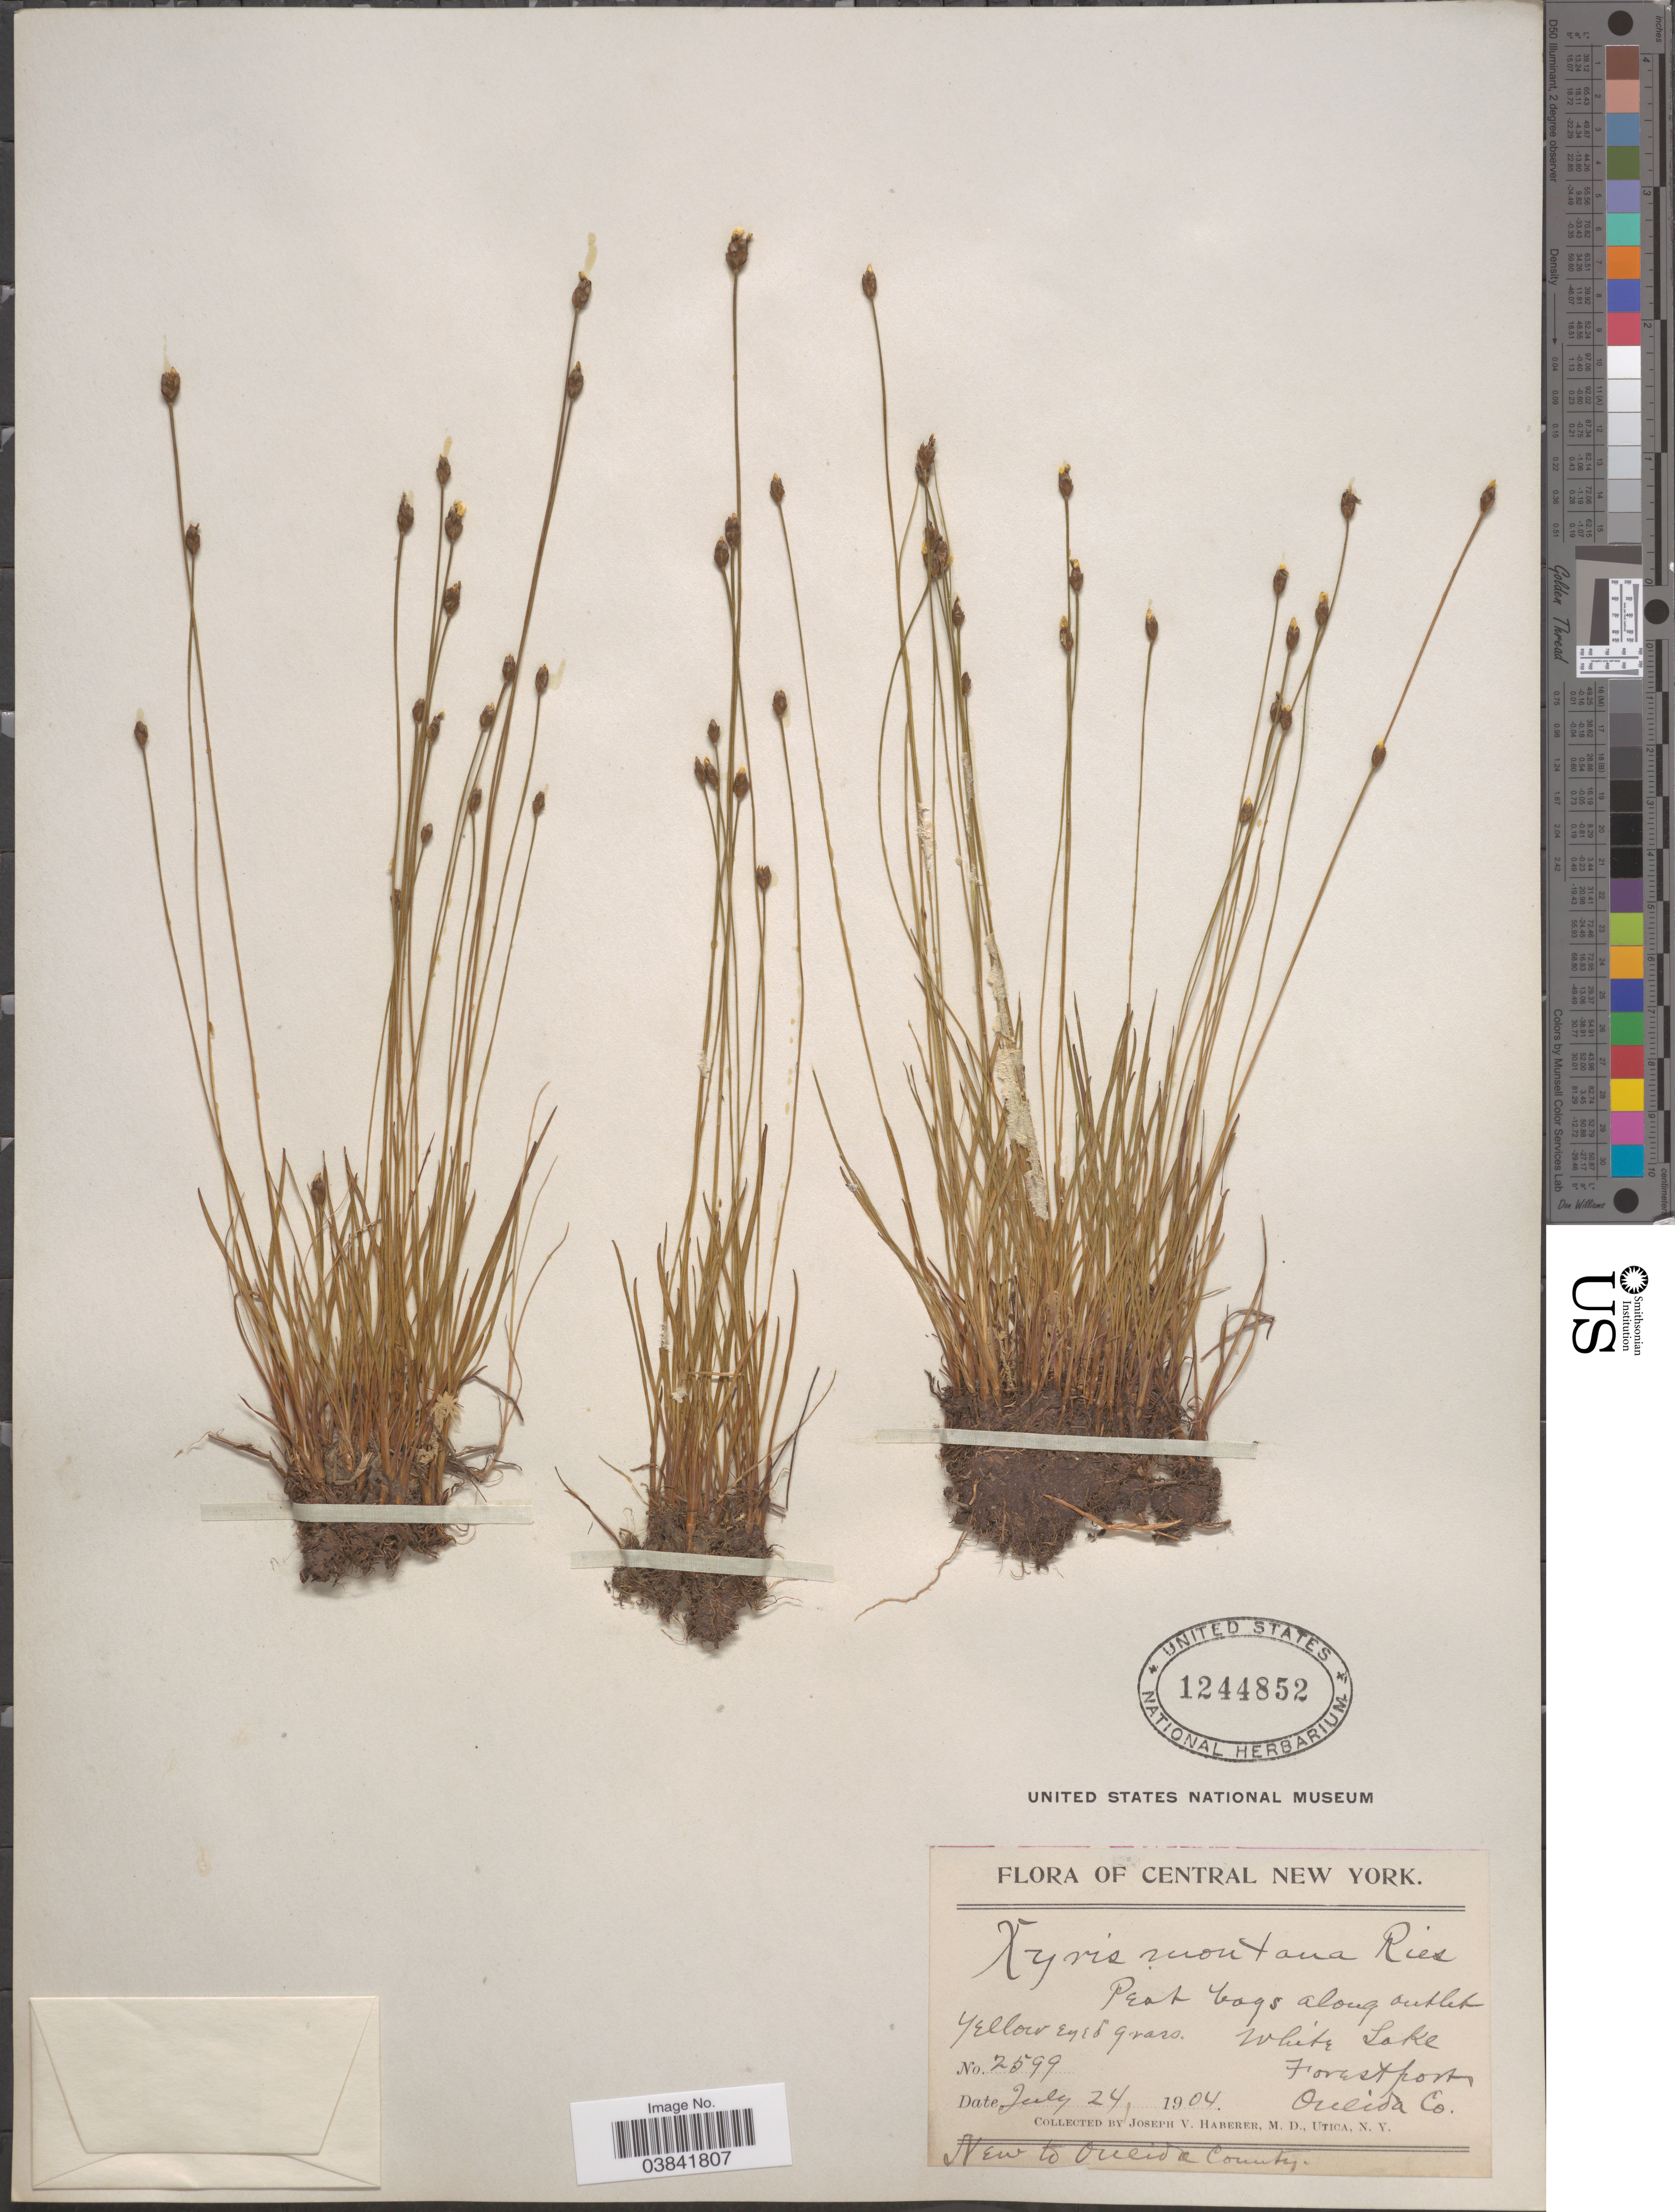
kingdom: Plantae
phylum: Tracheophyta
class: Liliopsida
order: Poales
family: Xyridaceae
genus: Xyris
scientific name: Xyris montana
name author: Ries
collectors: J. V. Haberer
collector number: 2599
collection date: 1904-07-24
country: United States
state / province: New York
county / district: Oneida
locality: Central New York. Peat bogs along outlet. Yellow eyed grass. White Lake. Forest port. Oneida Co. New to Oneida County.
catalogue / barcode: US 1244852